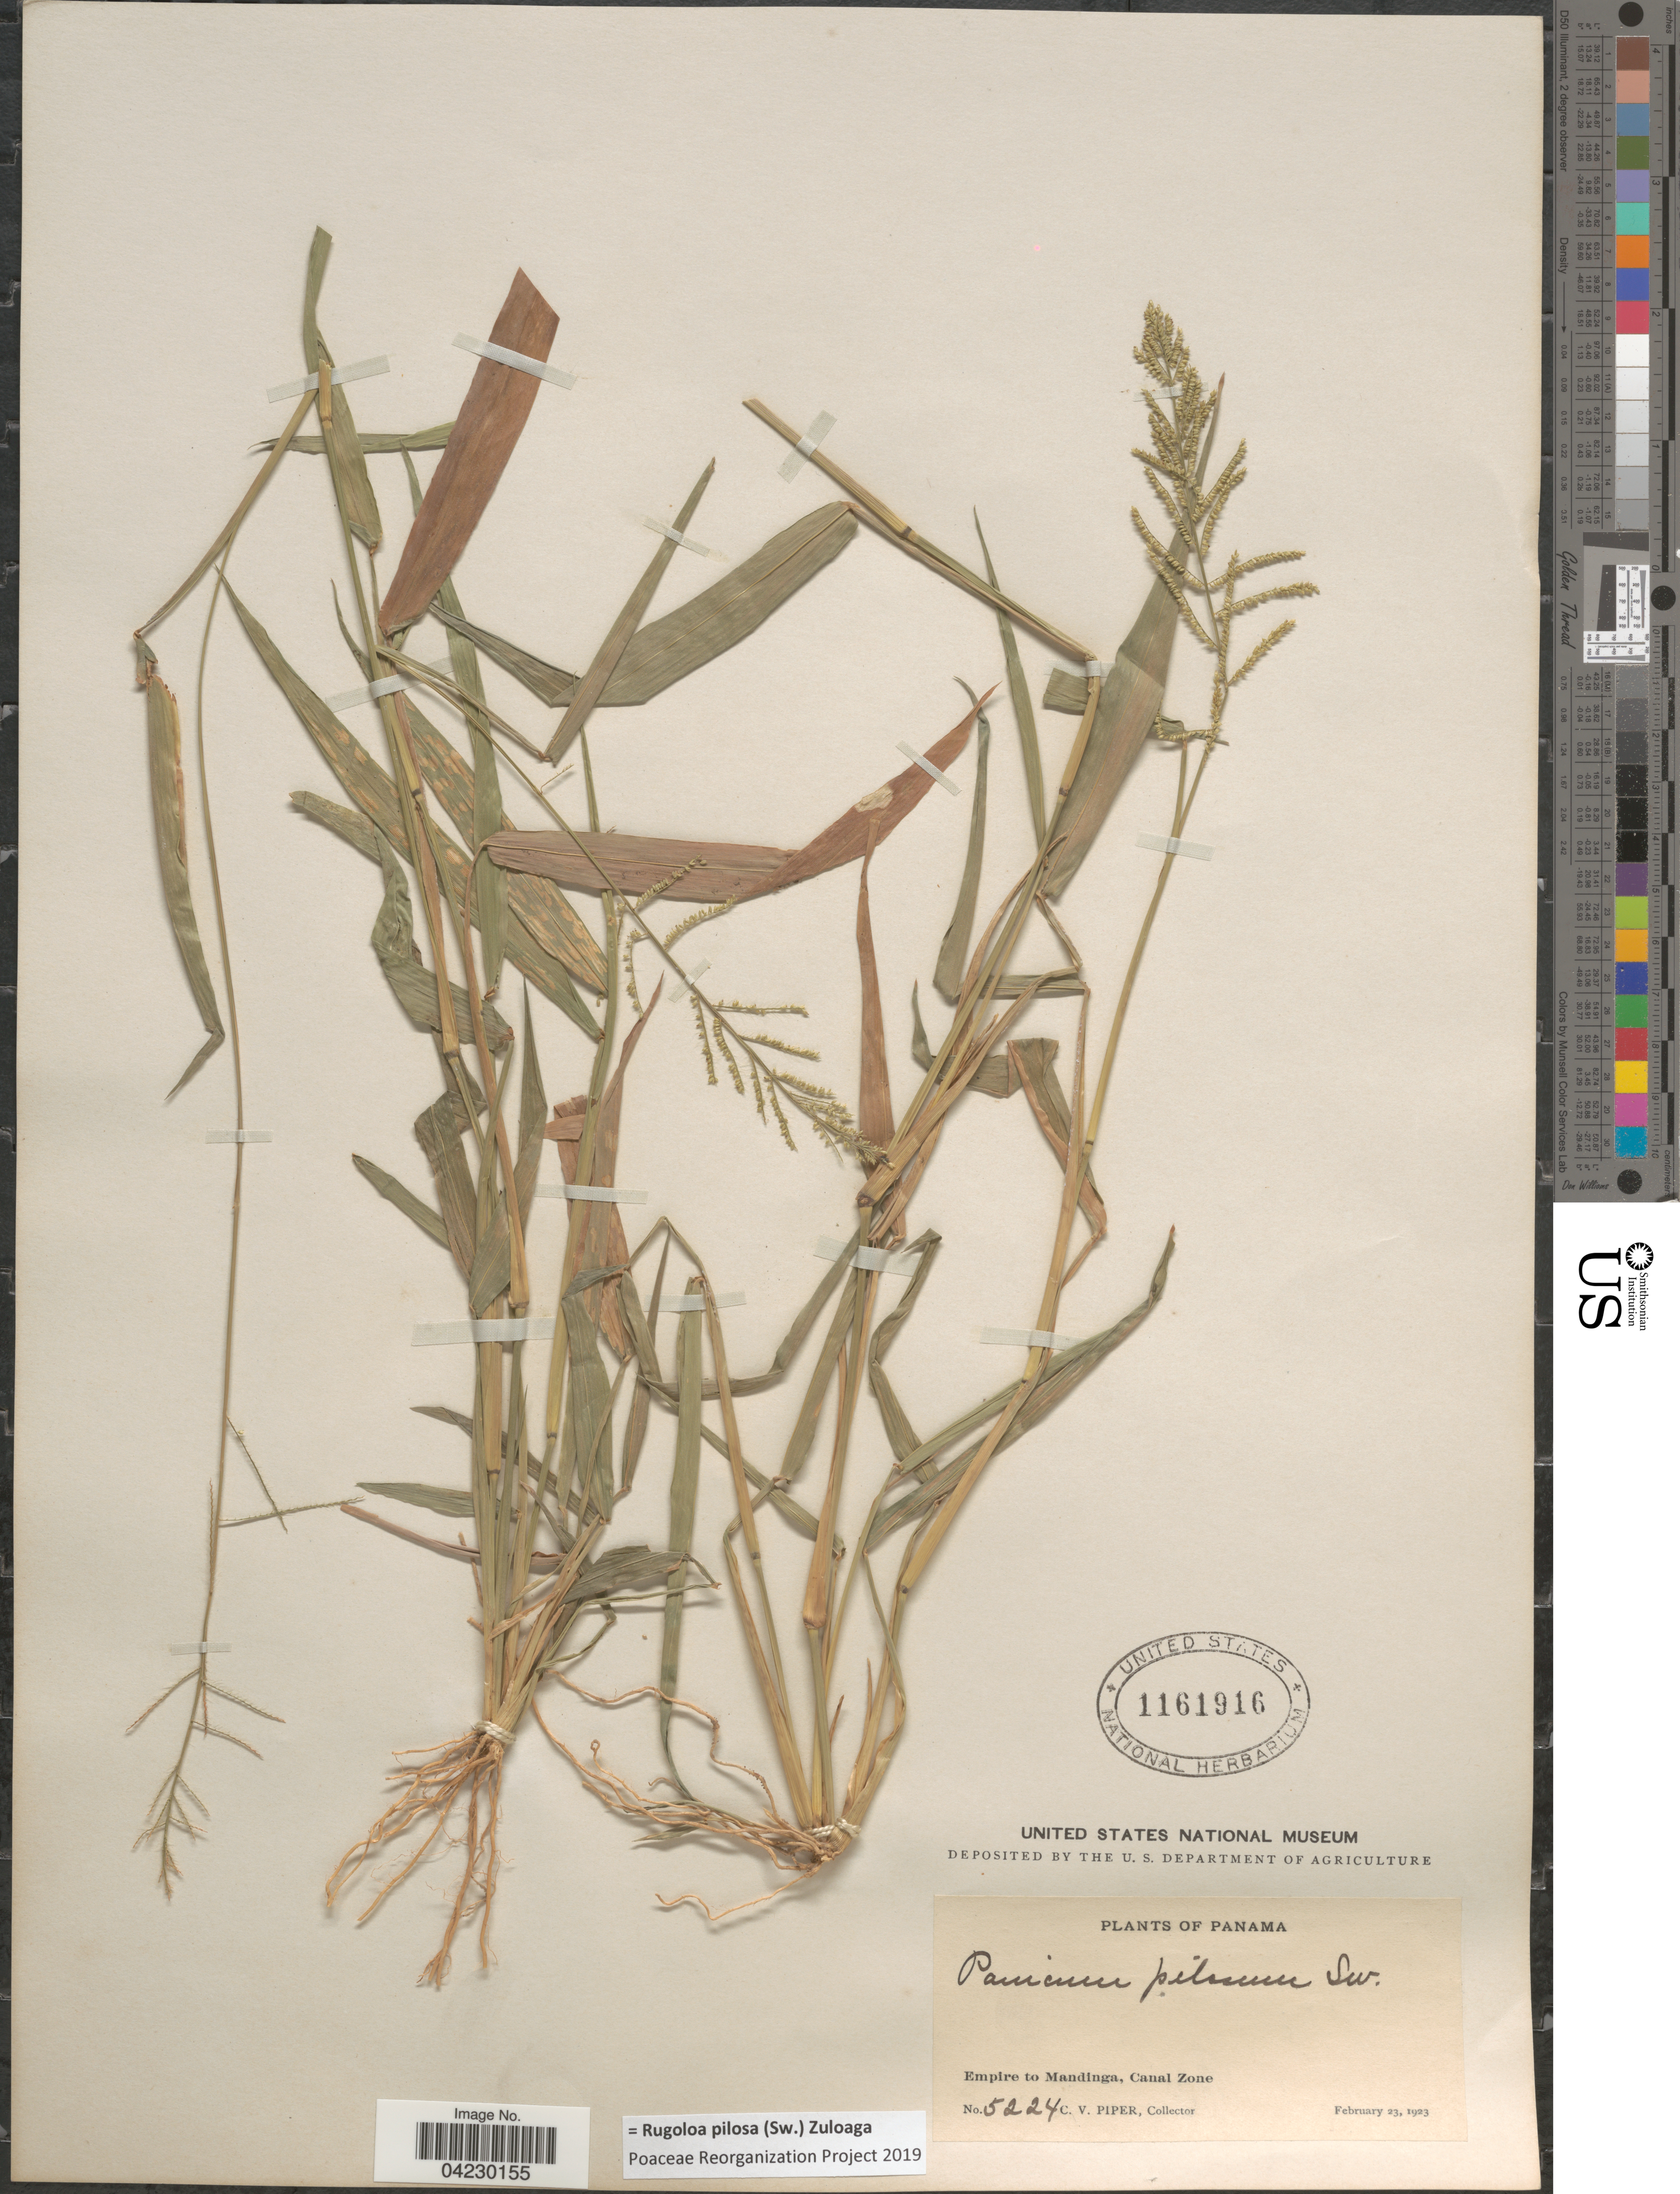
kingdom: Plantae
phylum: Tracheophyta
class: Liliopsida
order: Poales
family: Poaceae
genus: Rugoloa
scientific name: Rugoloa pilosa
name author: (Sw.) Zuloaga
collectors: C. V. Piper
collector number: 5224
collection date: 1923-02-23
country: Panama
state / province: Colón / Panamá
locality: Empire to Mandinga, Canal Zone.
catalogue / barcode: US 1161916